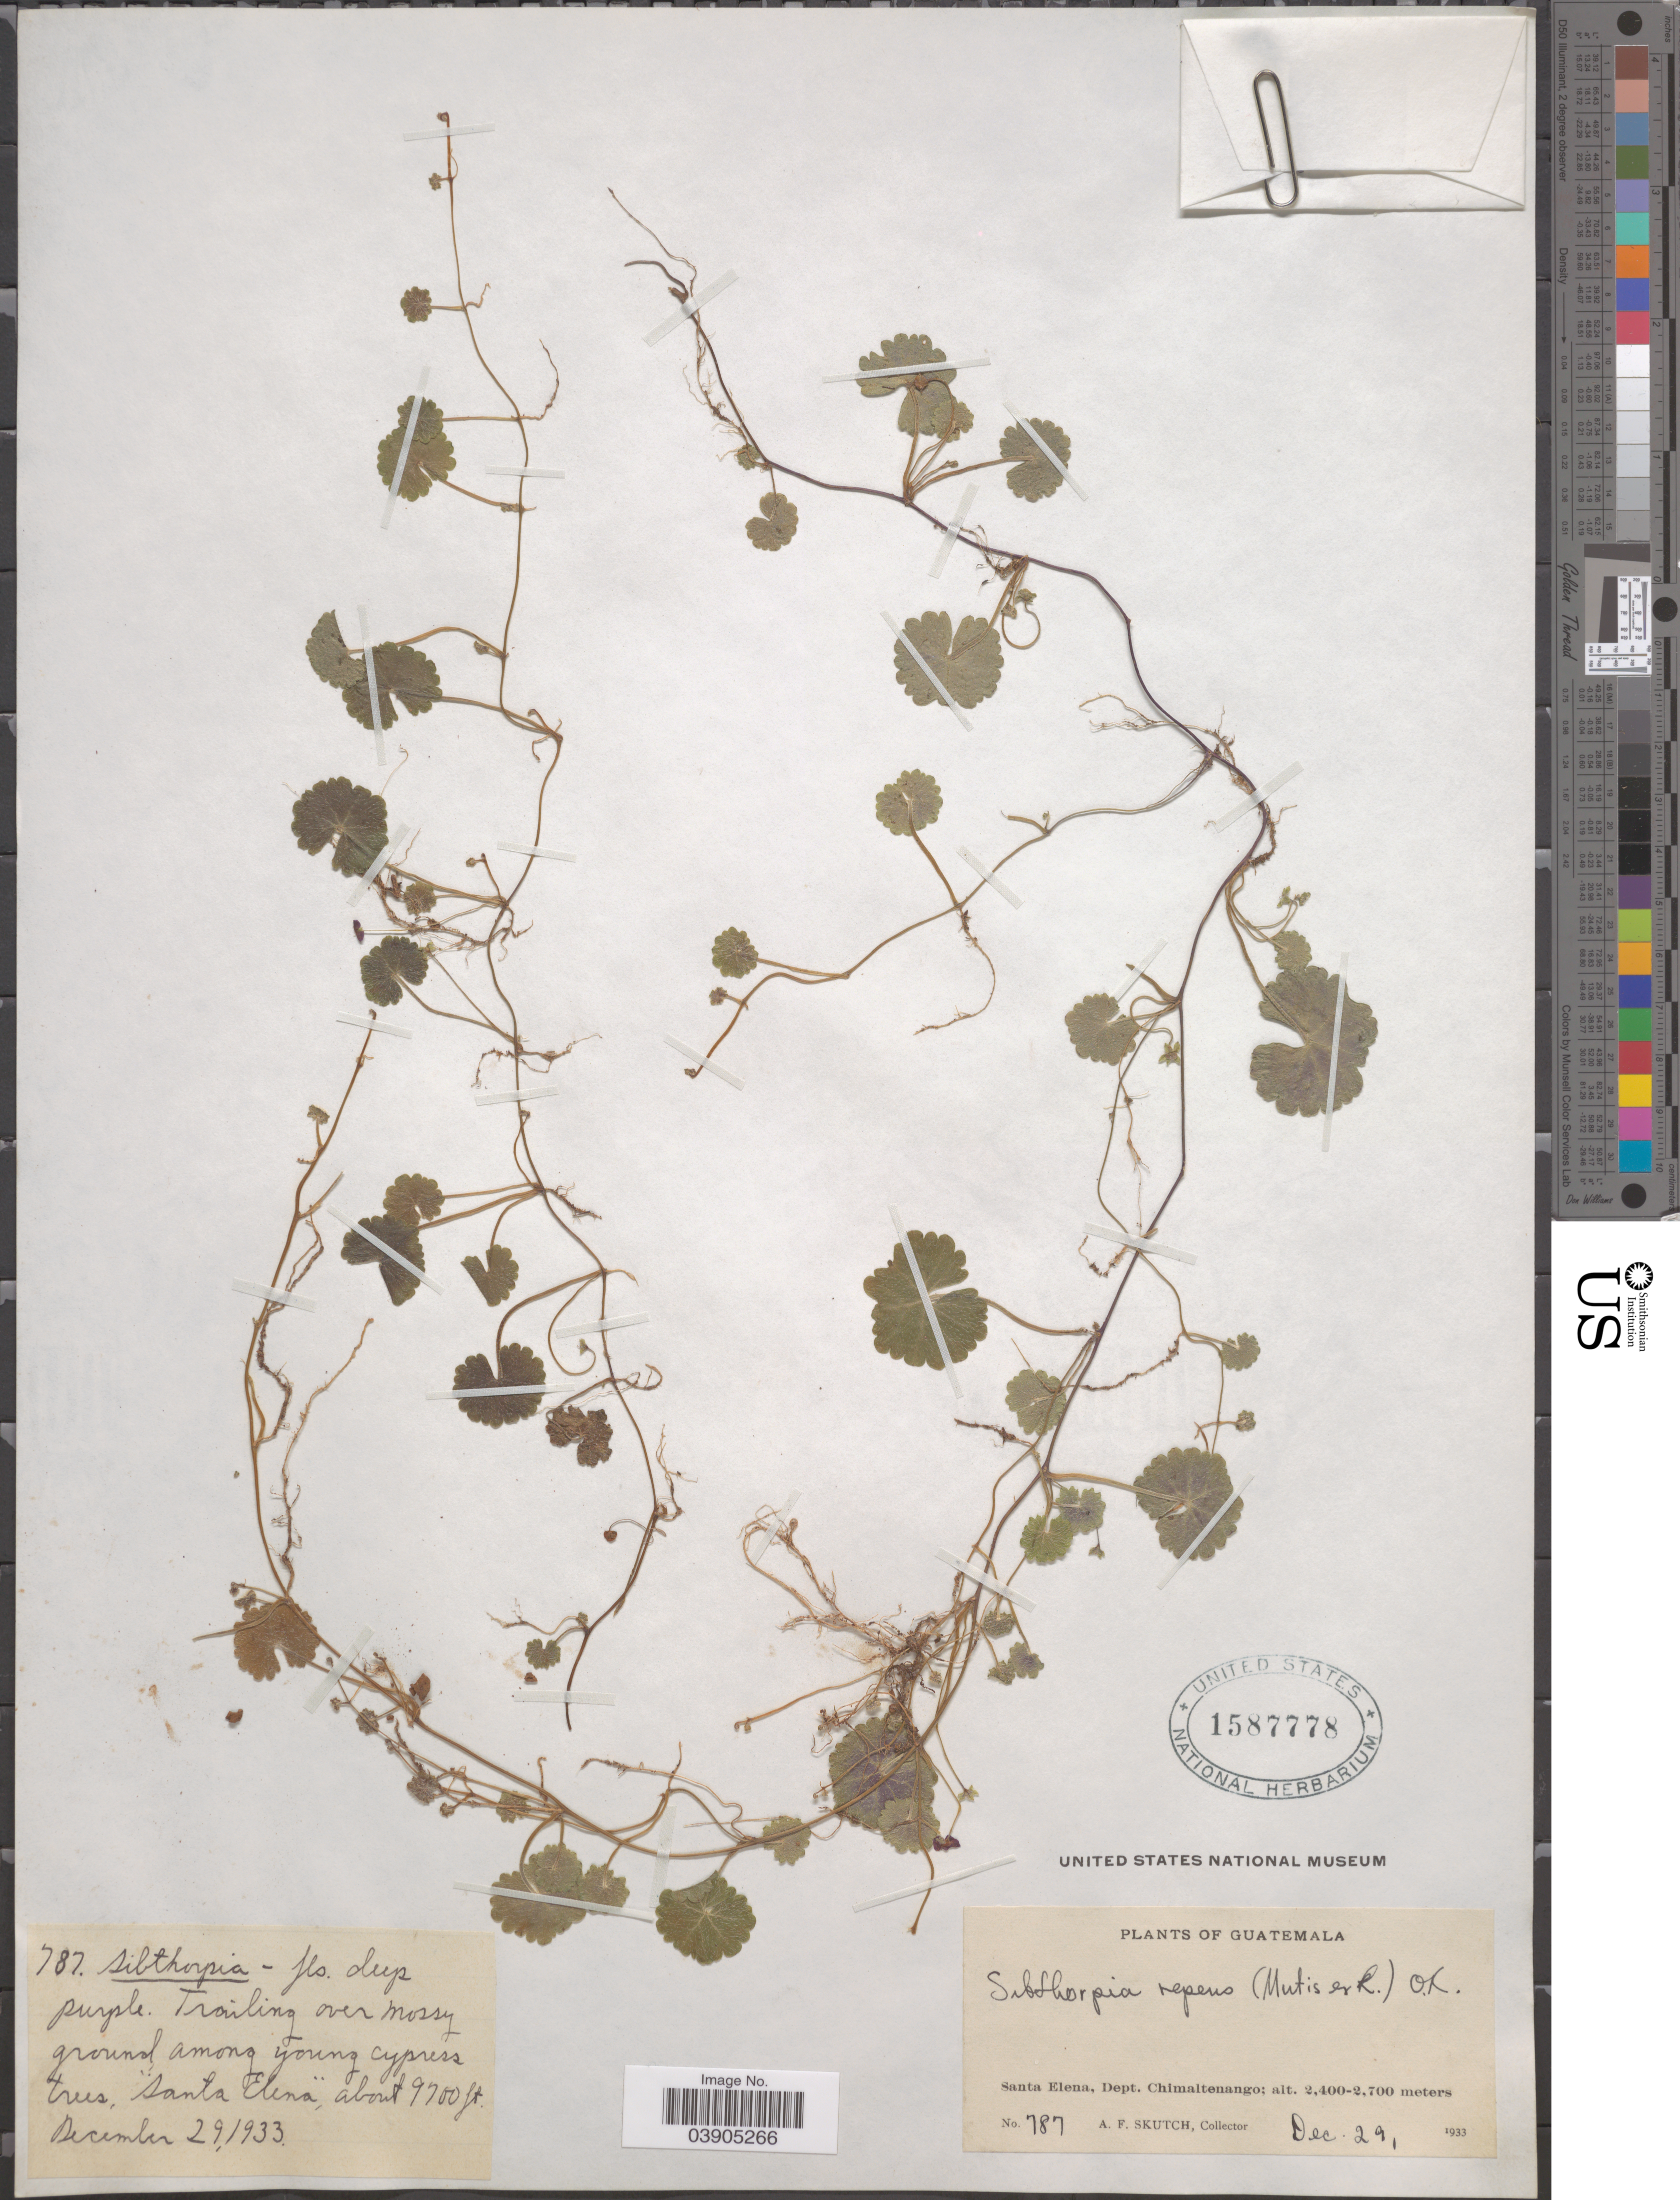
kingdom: Plantae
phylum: Tracheophyta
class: Magnoliopsida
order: Lamiales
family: Plantaginaceae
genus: Sibthorpia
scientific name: Sibthorpia repens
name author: (L.) Kuntze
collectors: A. F. Skutch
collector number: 787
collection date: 1933-12-29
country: Guatemala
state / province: Chimaltenango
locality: Santa Elena, Dept. Chimaltenango.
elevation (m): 2957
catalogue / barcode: US 1587778